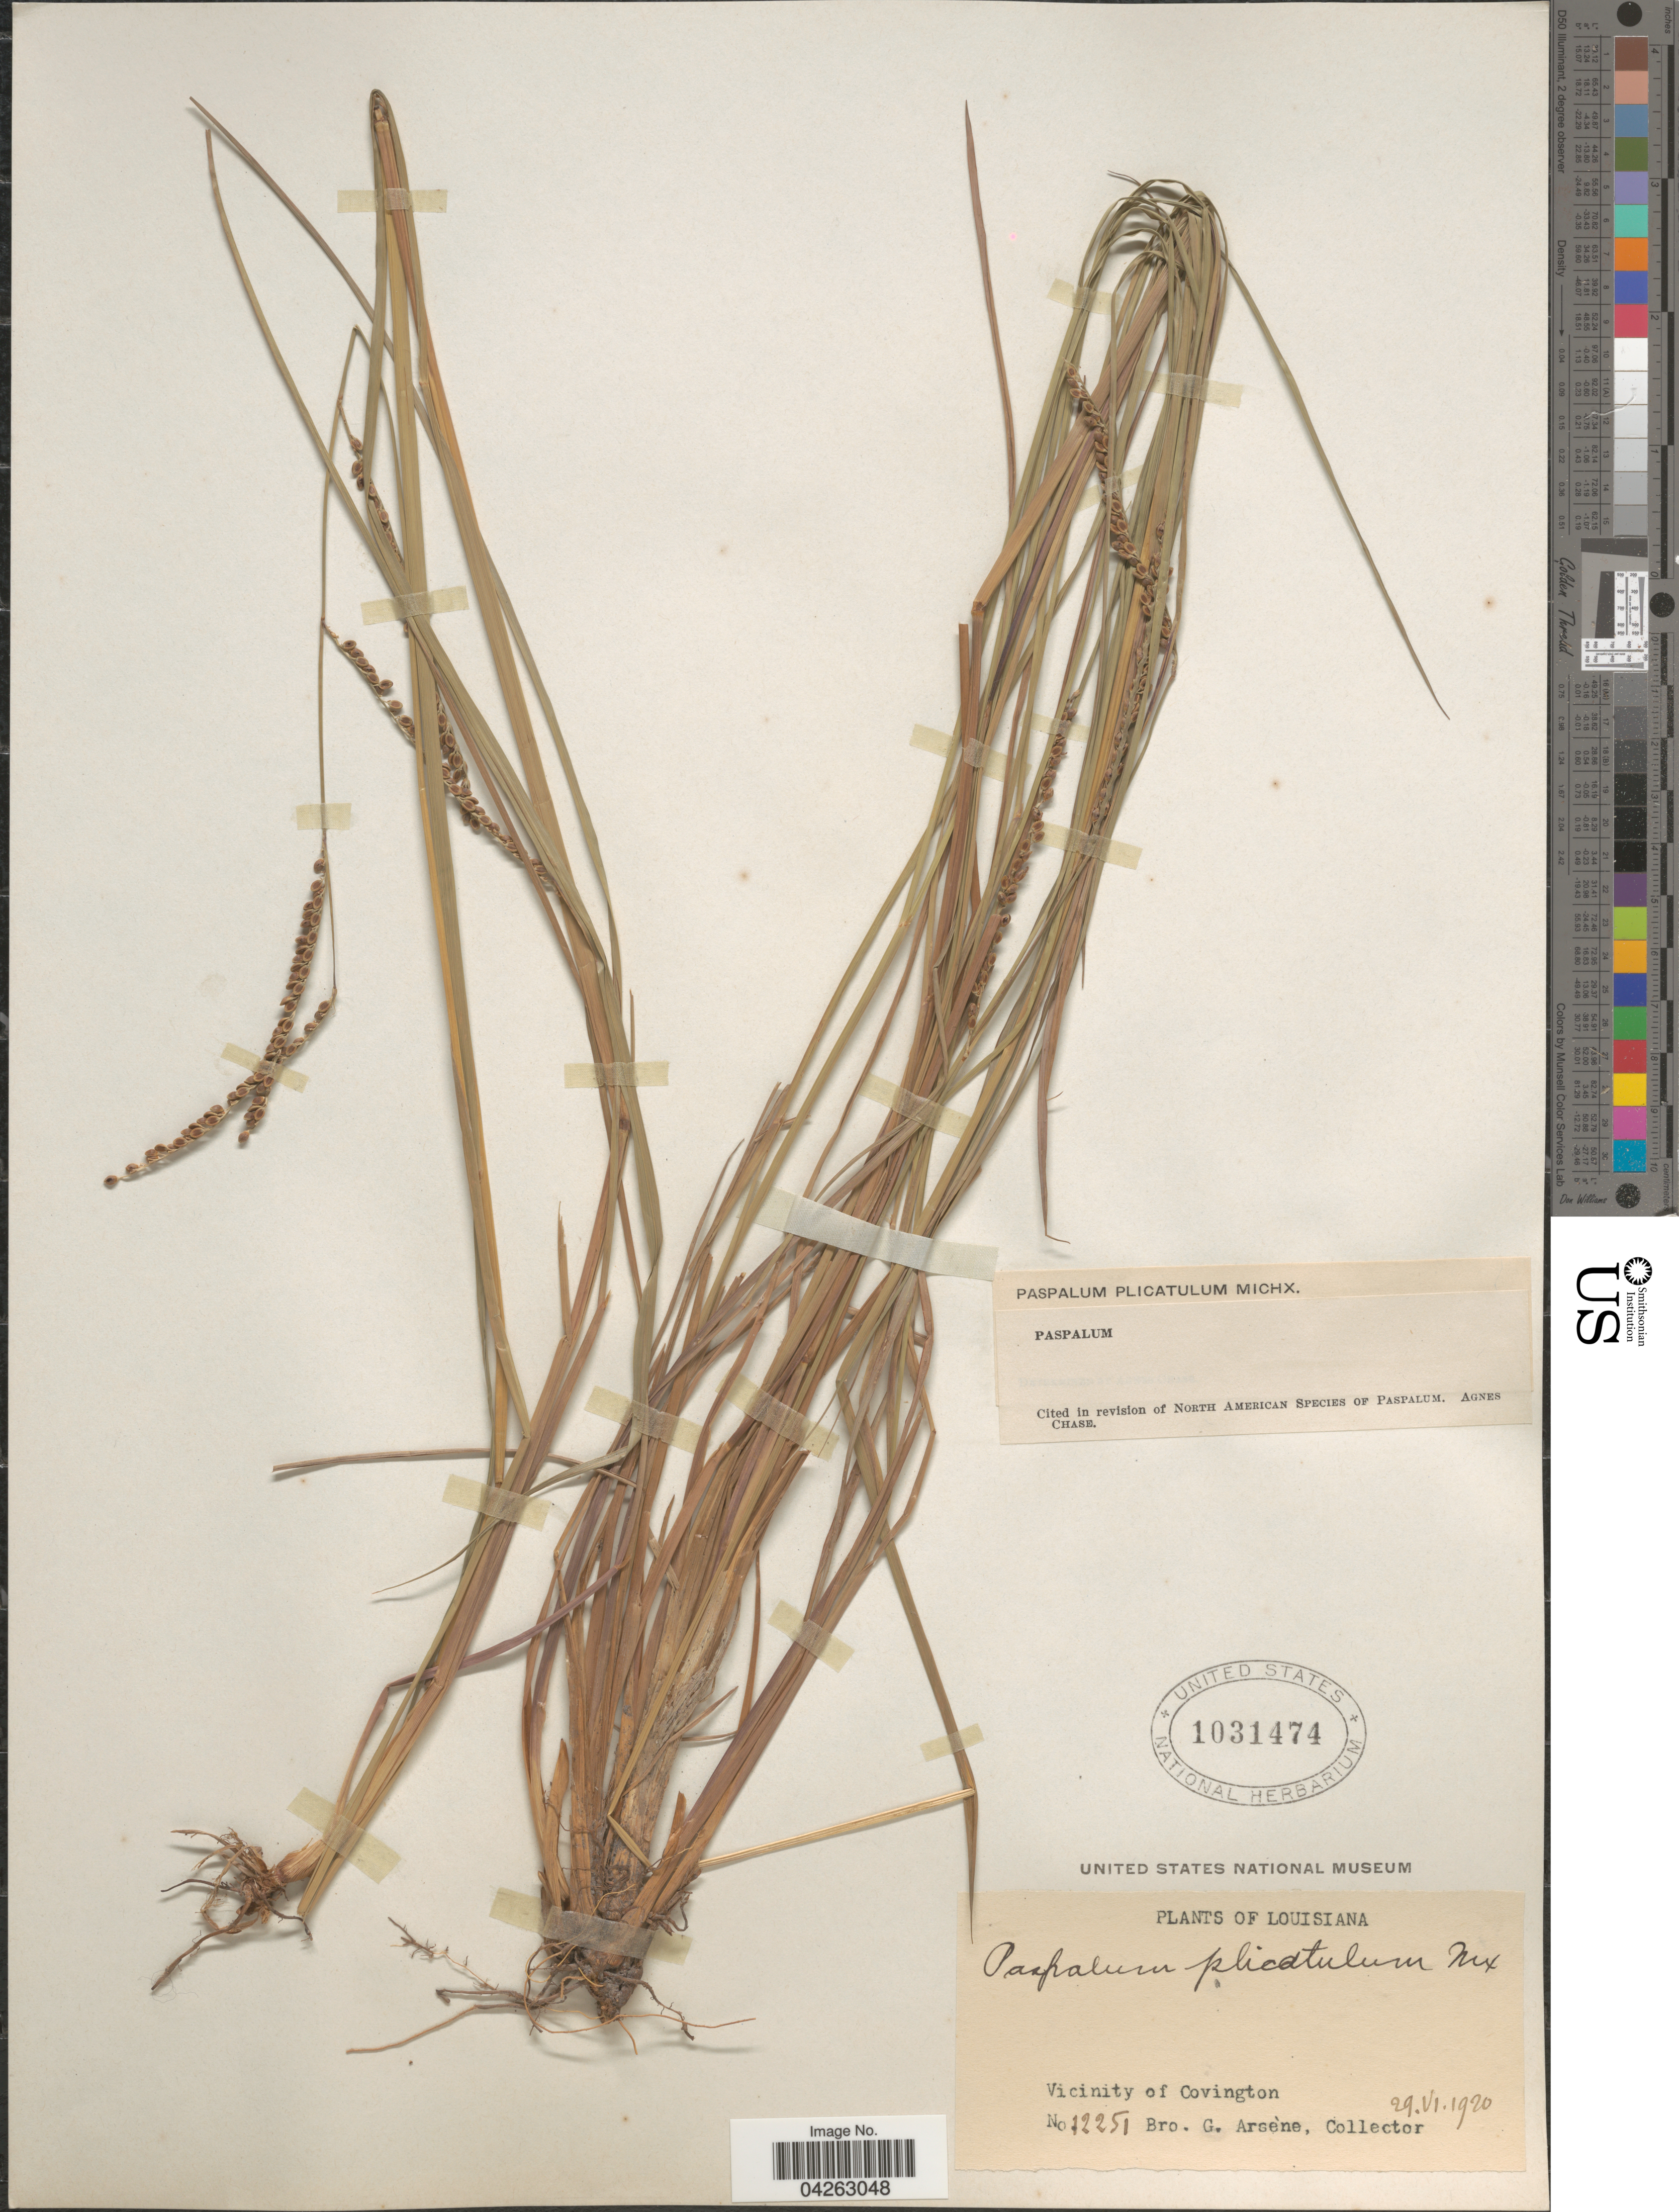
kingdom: Plantae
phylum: Tracheophyta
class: Liliopsida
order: Poales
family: Poaceae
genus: Paspalum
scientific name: Paspalum plicatulum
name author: Michx.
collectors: Bro. G. Arsène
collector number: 12251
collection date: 1920-06-29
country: United States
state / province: Louisiana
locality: Vicinity of Covington.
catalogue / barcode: US 1031474